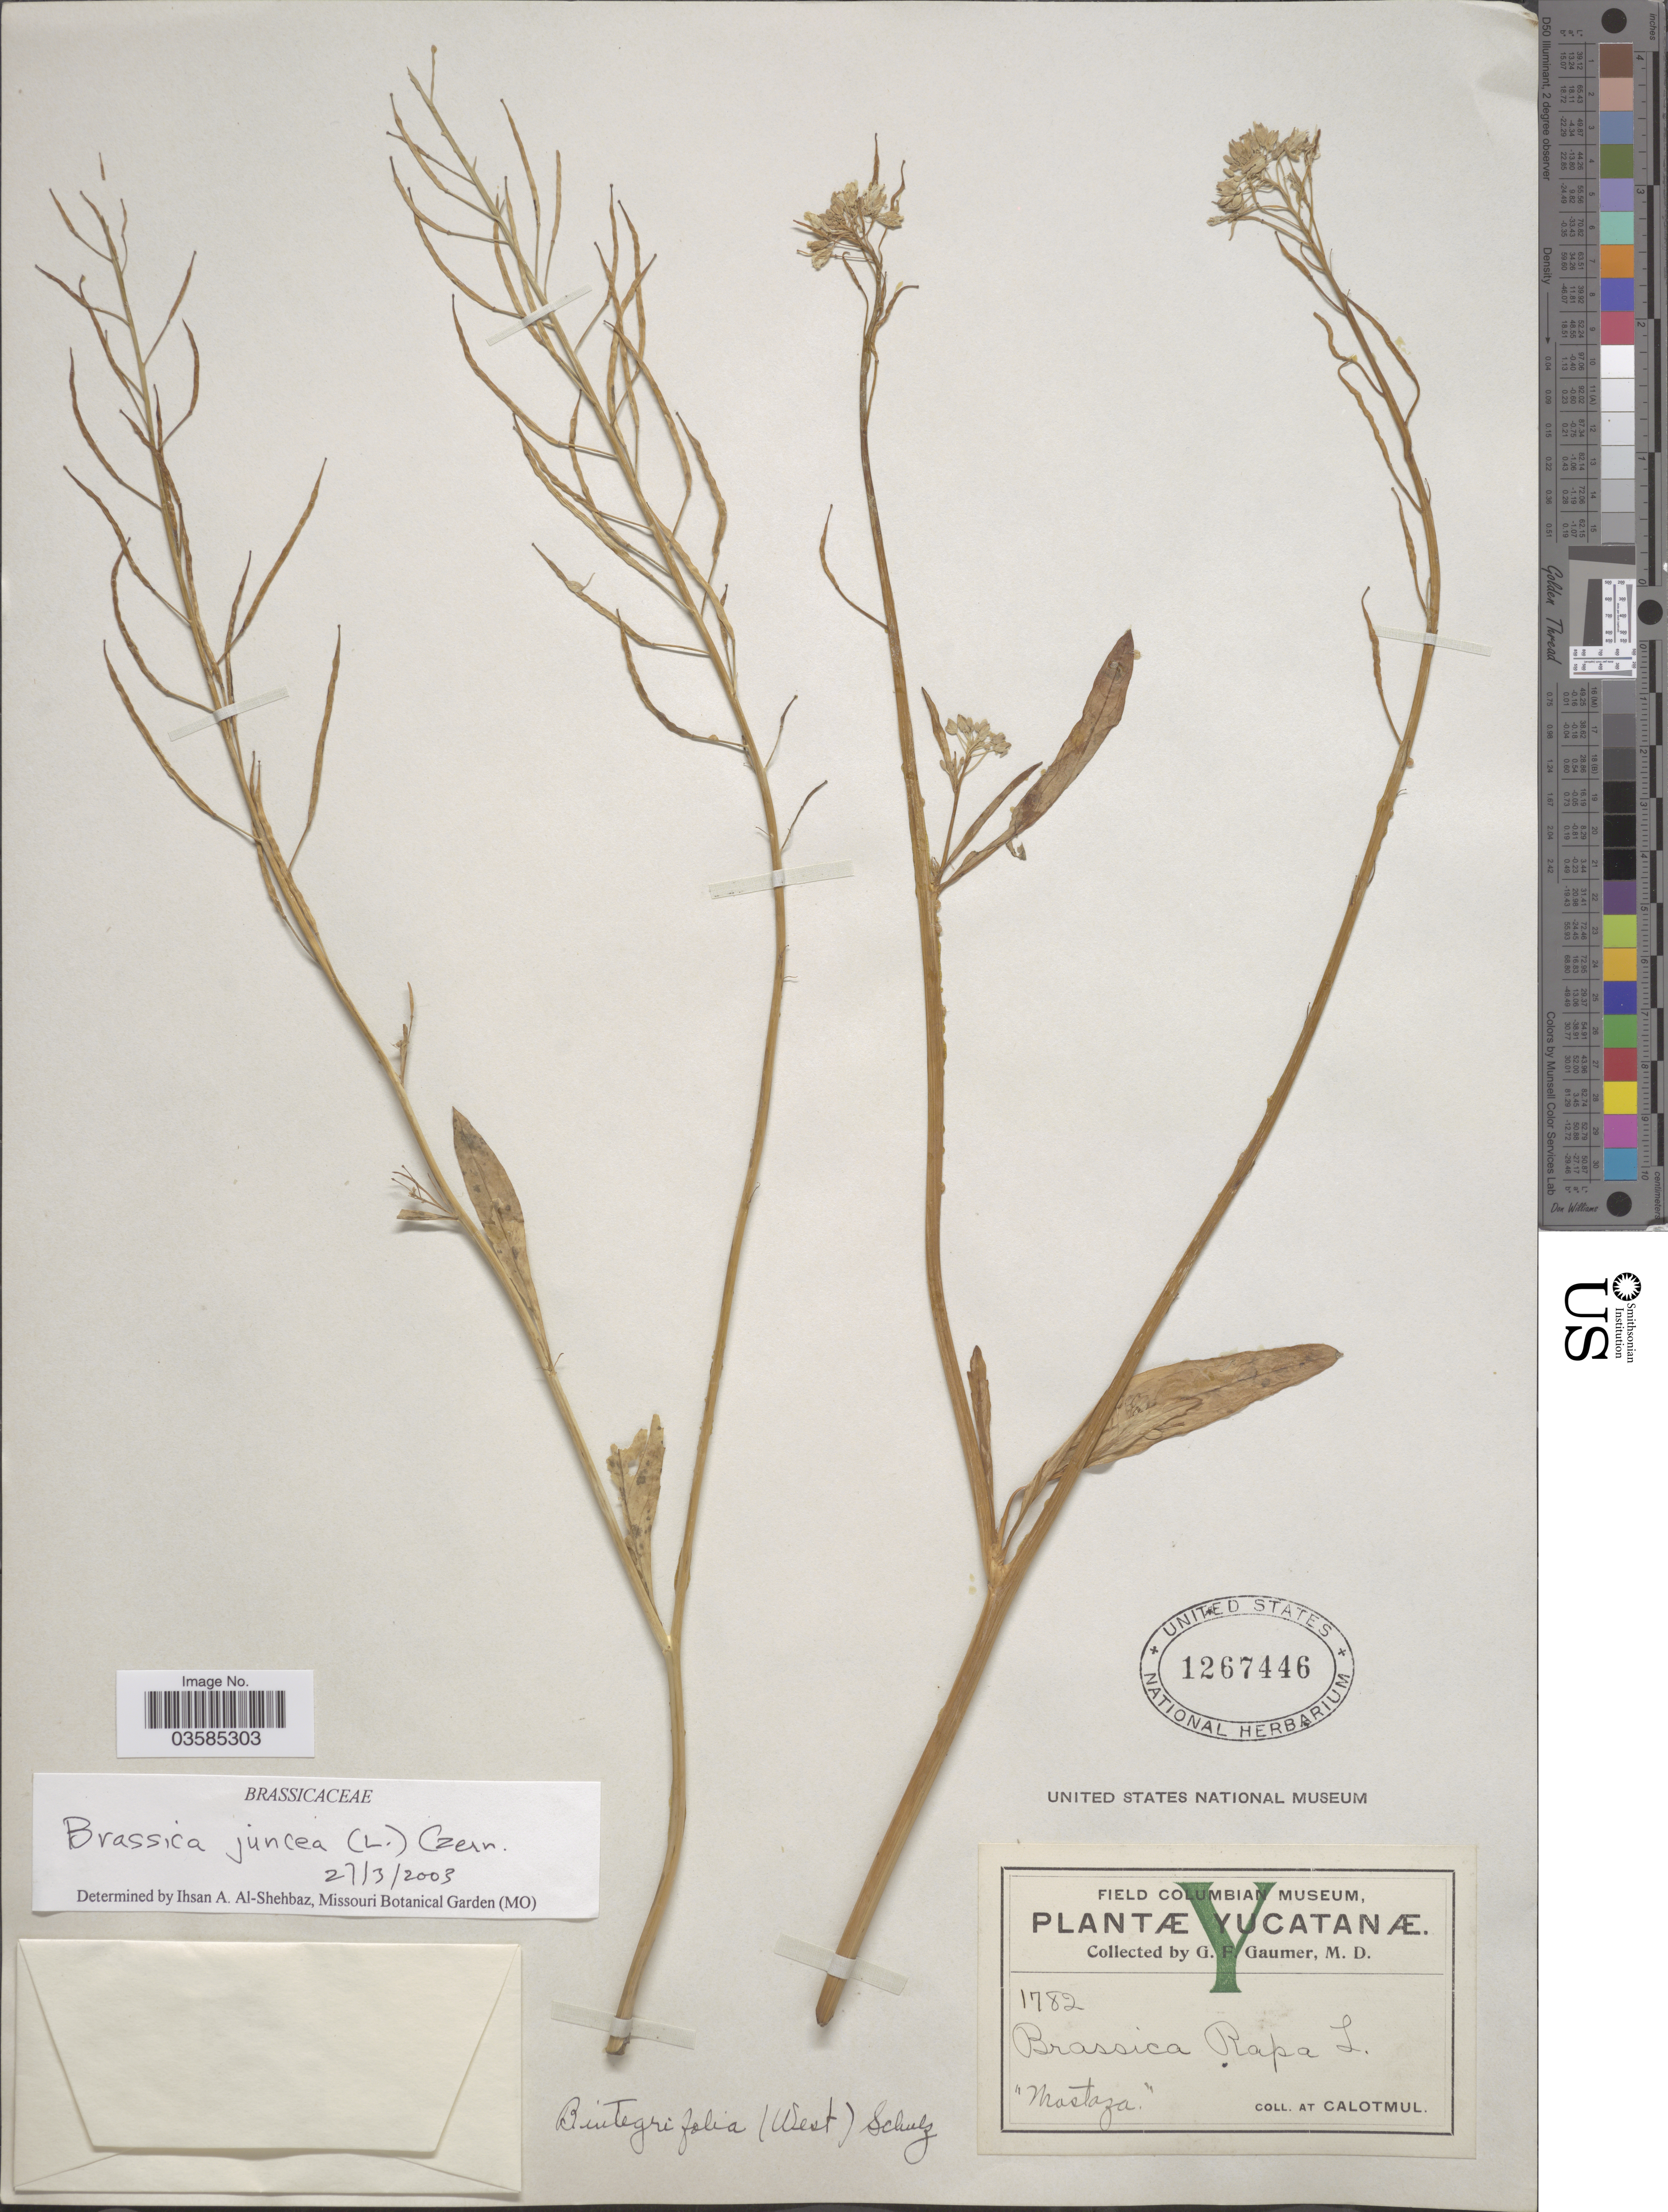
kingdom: Plantae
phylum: Tracheophyta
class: Magnoliopsida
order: Brassicales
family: Brassicaceae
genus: Brassica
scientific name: Brassica juncea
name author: (L.) Czern.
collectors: G. F. Gaumer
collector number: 1782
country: Mexico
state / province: Yucatán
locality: Calotmul.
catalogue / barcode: US 1267446